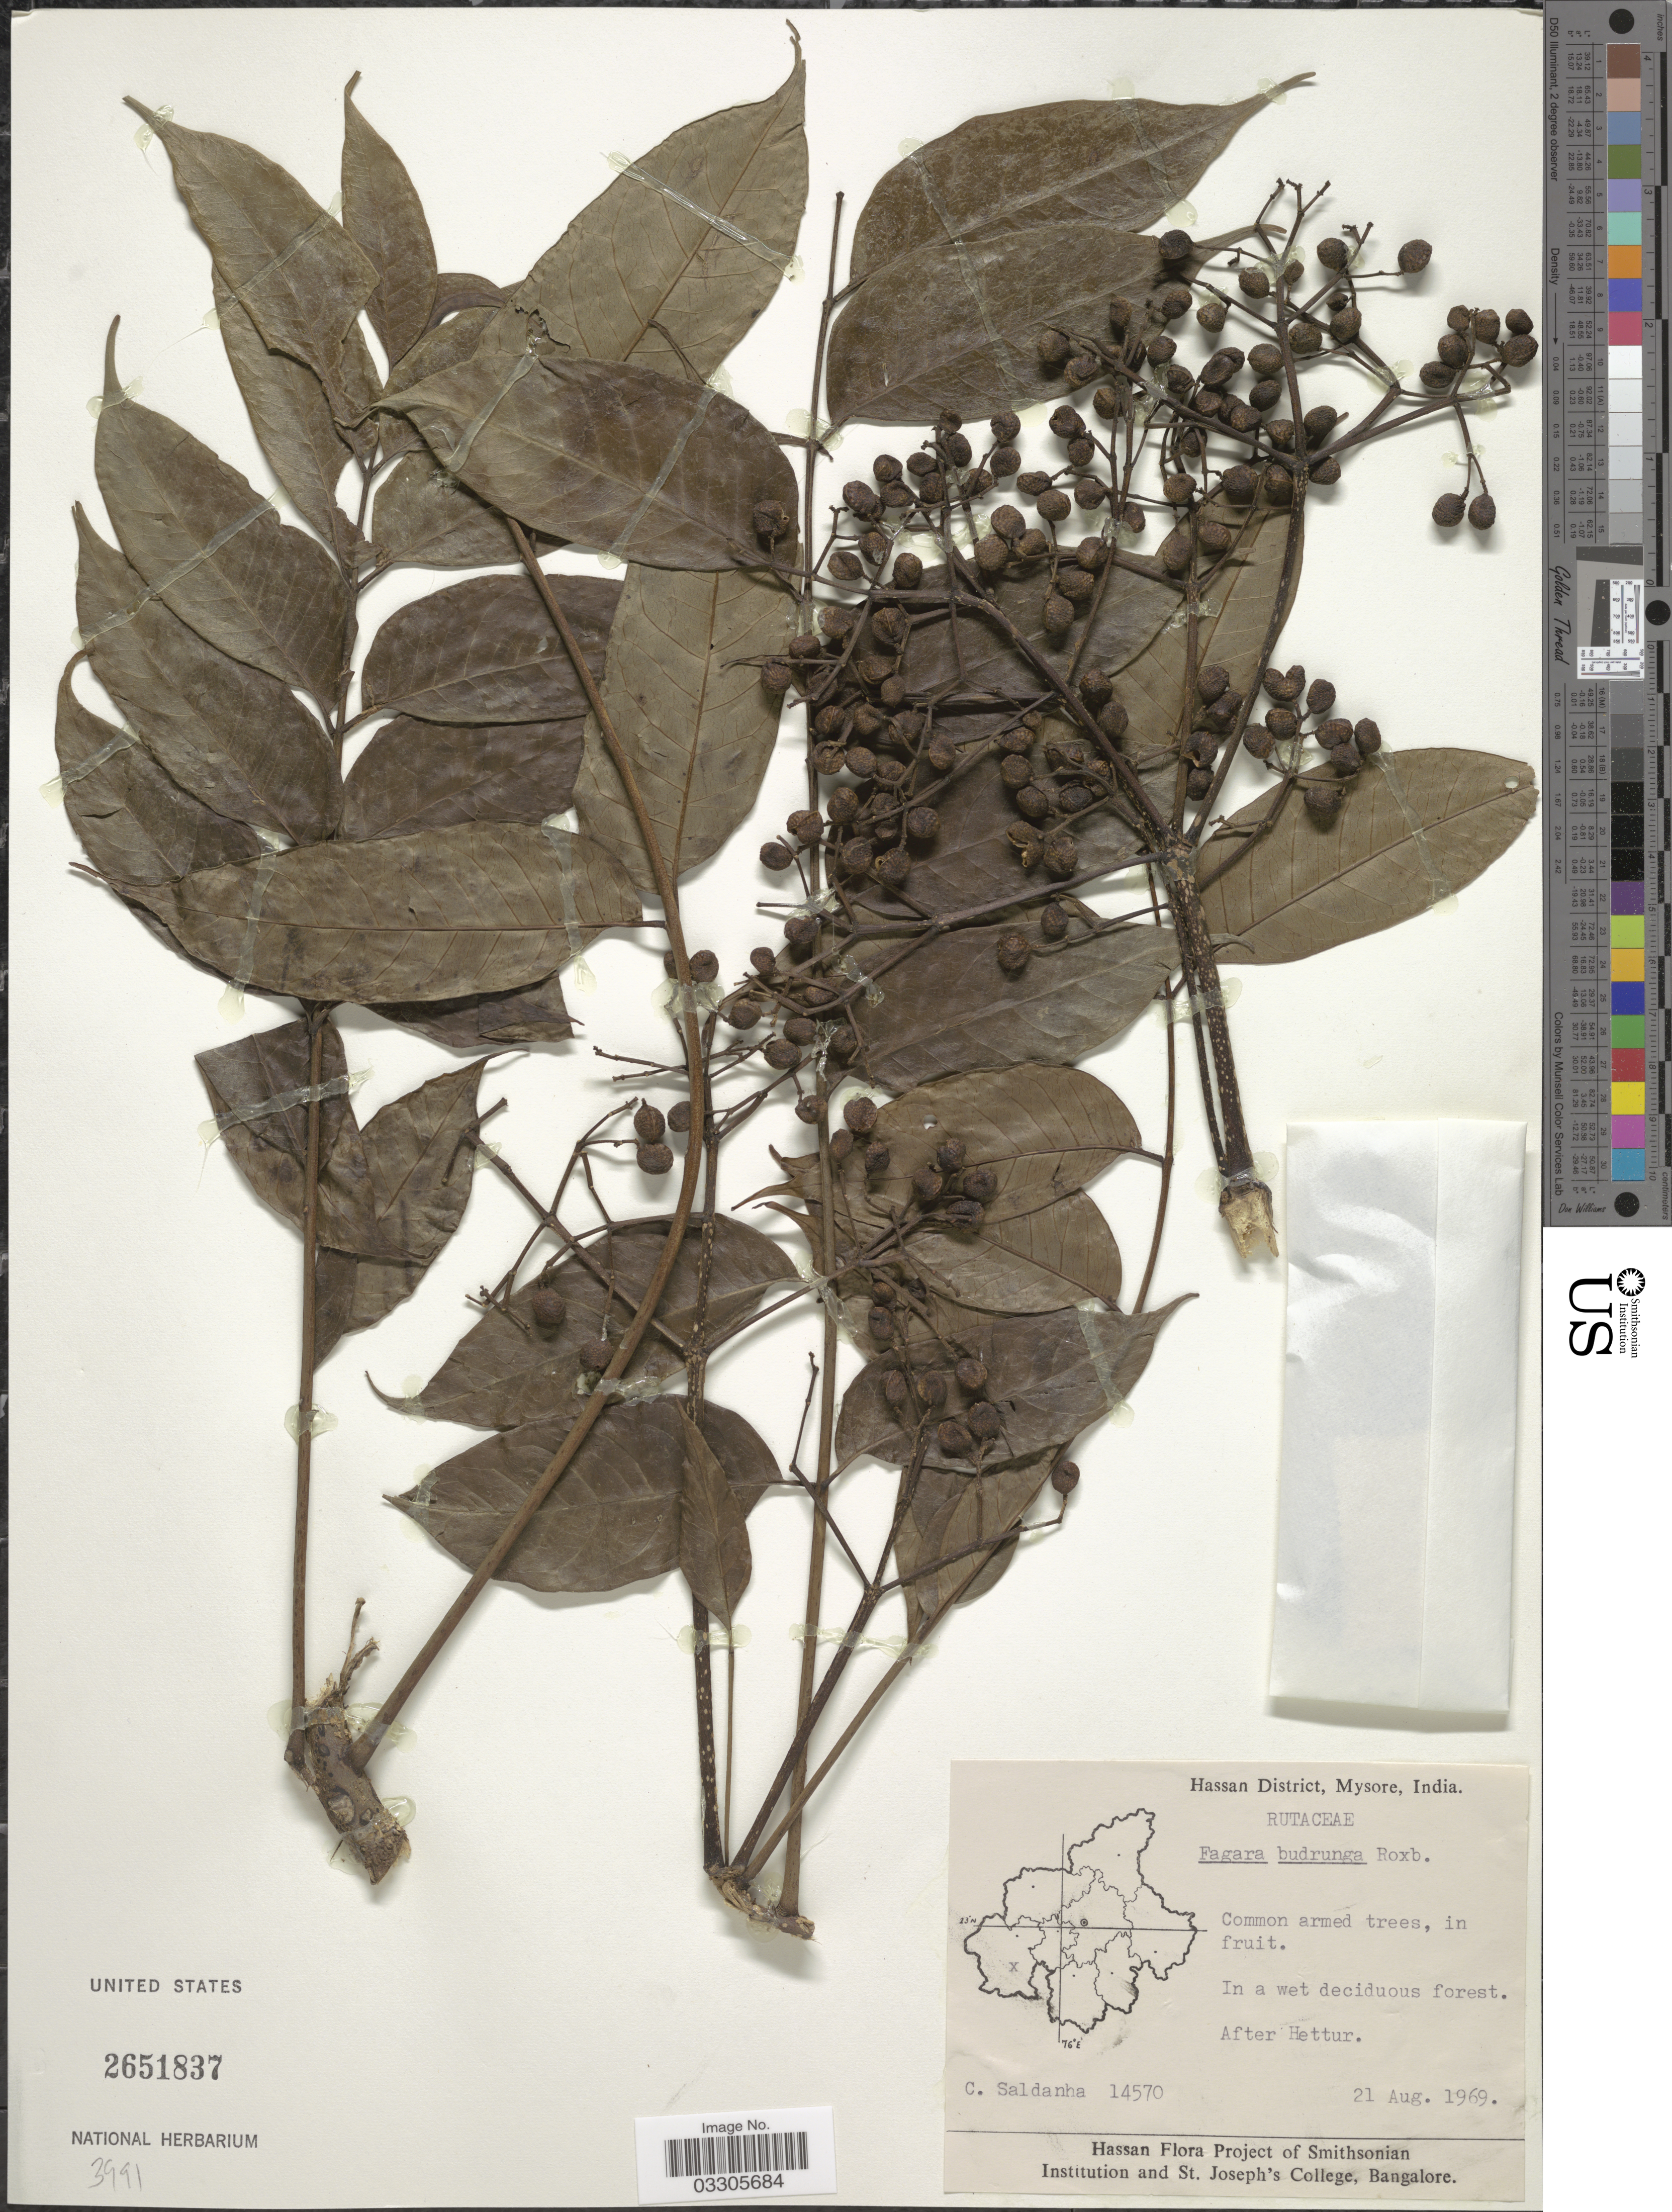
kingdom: Plantae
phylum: Tracheophyta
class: Magnoliopsida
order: Sapindales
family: Rutaceae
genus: Zanthoxylum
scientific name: Zanthoxylum rhetsa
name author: (Roxb.) DC.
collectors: C. Saldanha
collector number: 14570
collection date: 1969-08-21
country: India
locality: Hassan District, Mysore, After Hettur.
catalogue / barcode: US 2651837